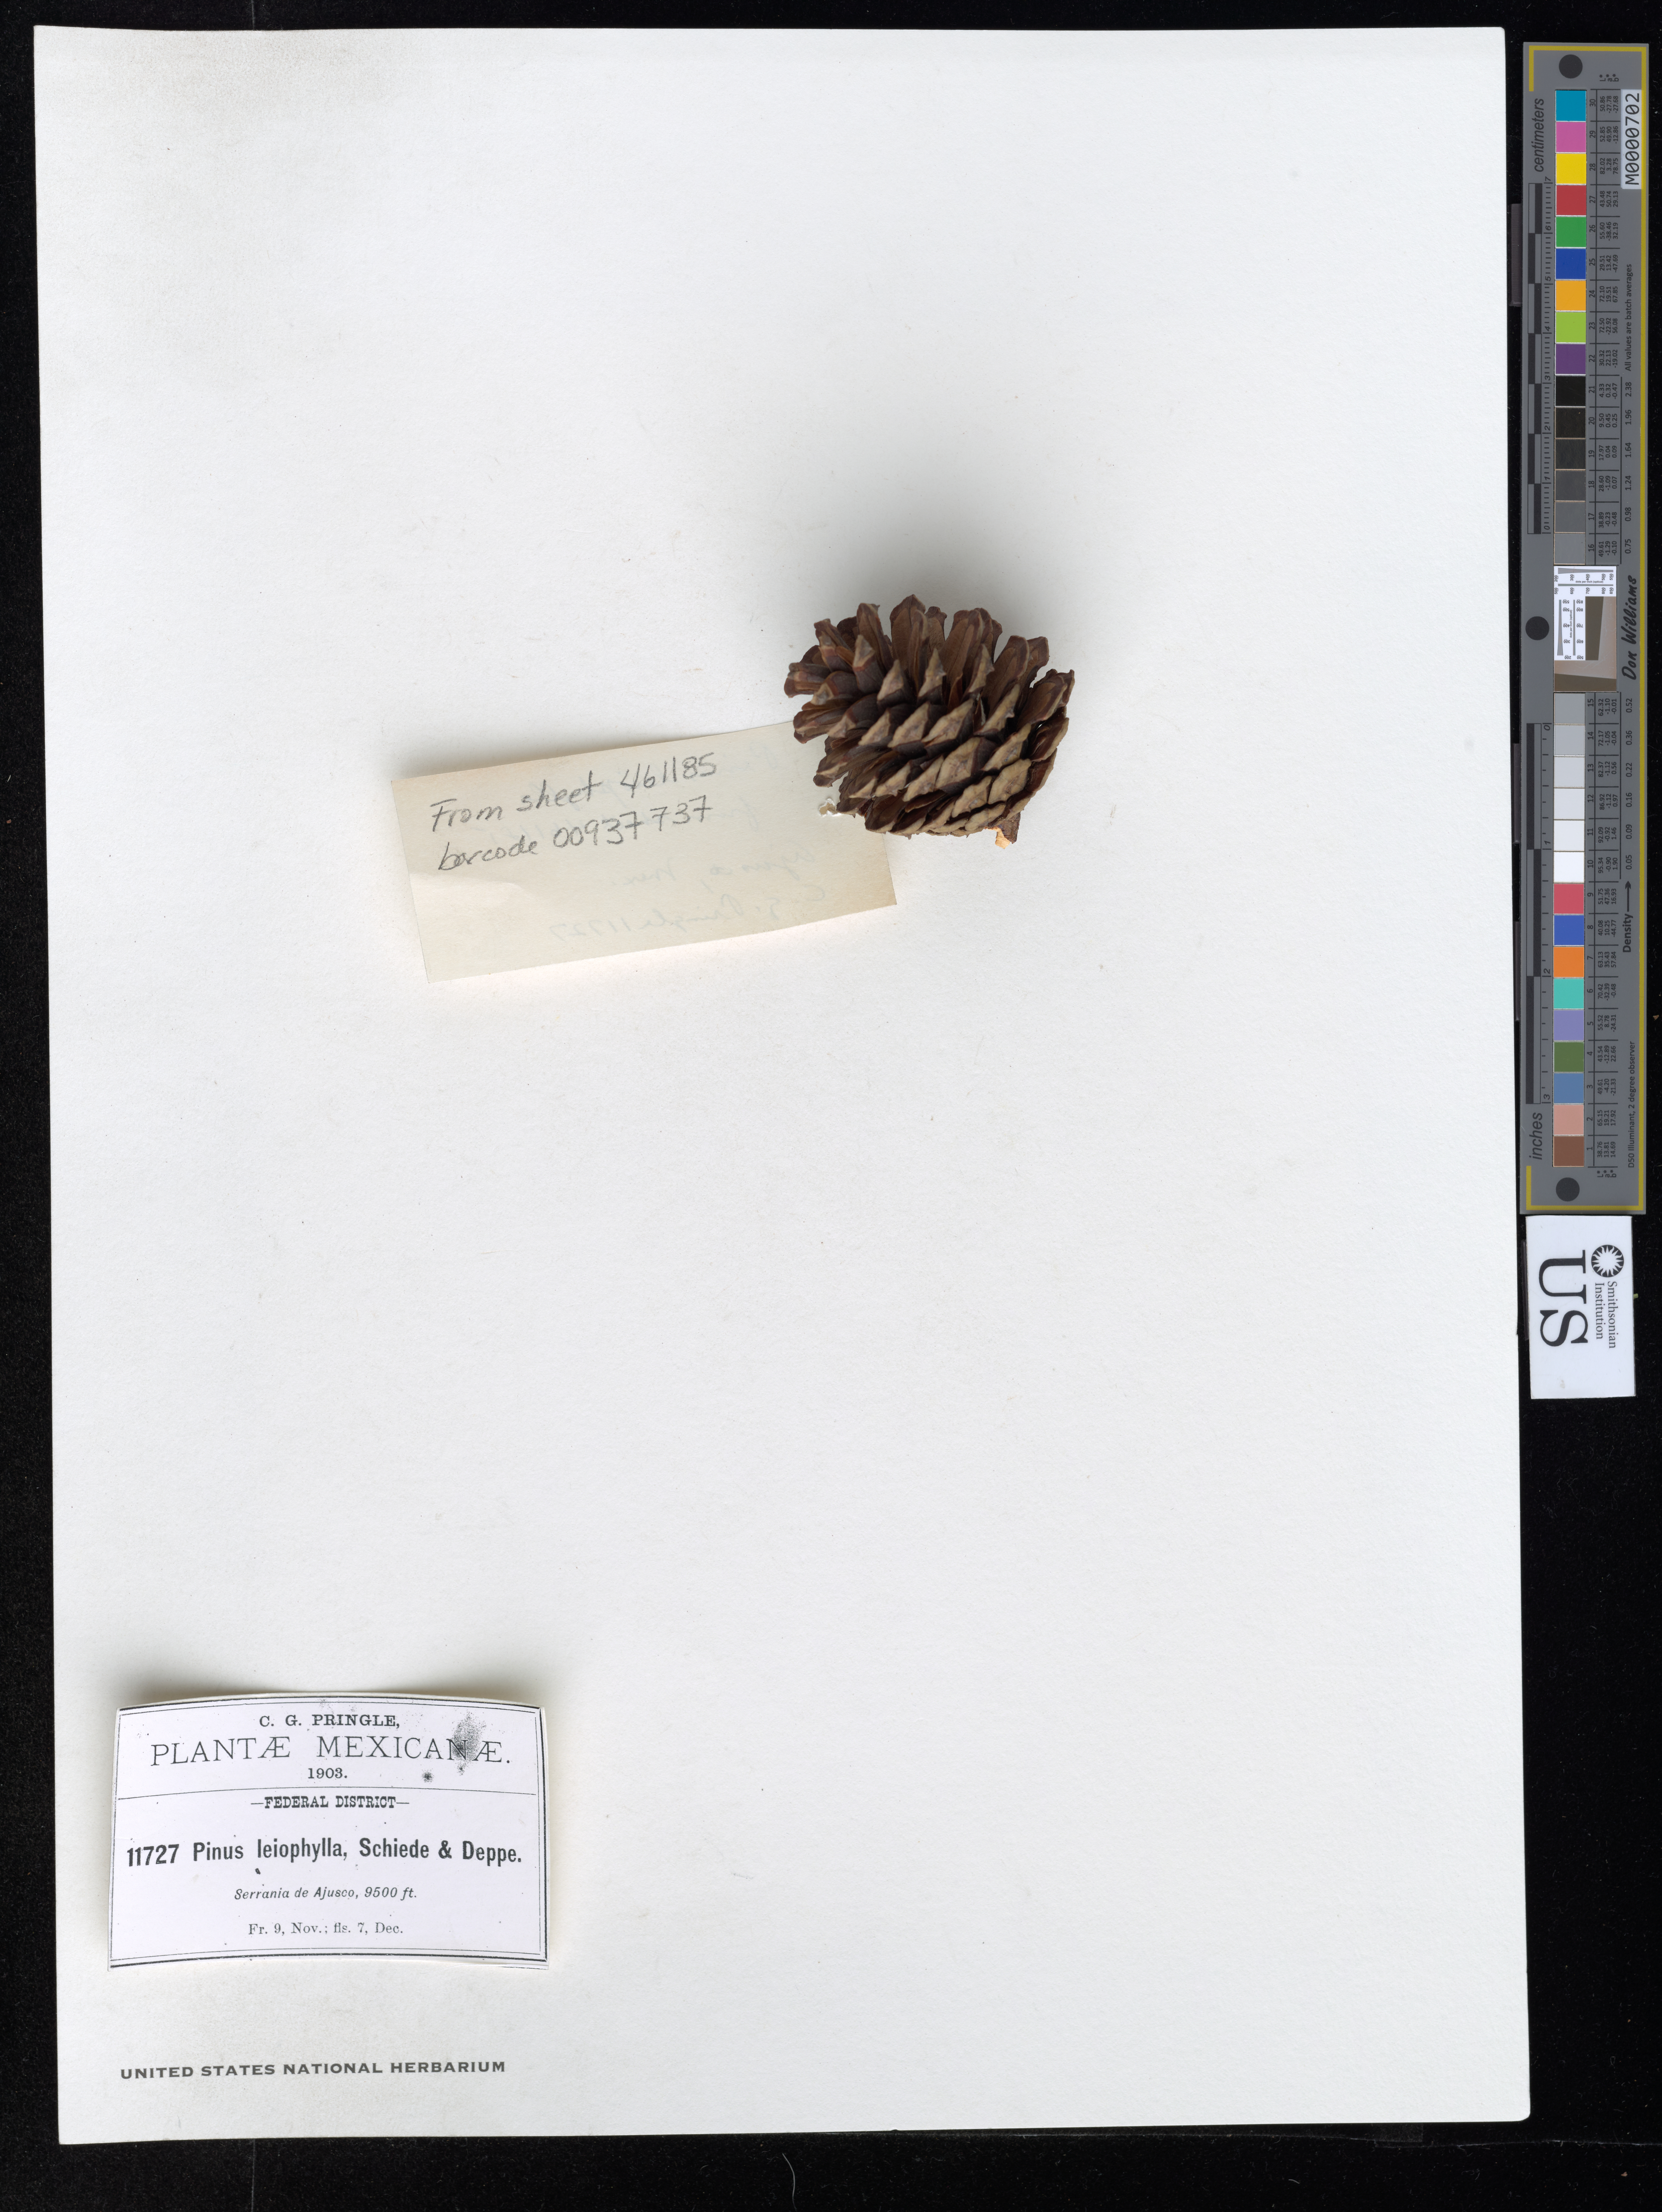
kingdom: Plantae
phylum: Tracheophyta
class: Pinopsida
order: Pinales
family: Pinaceae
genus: Pinus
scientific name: Pinus leiophylla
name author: Schiede ex Schltdl. & Cham.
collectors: C. G. Pringle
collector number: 11727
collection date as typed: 09 Nov 1903 and 07 Dec 1903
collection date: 1903-11-09,1903-12-07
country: Mexico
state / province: Distrito Federal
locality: Serrania de Ajusco.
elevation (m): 2896